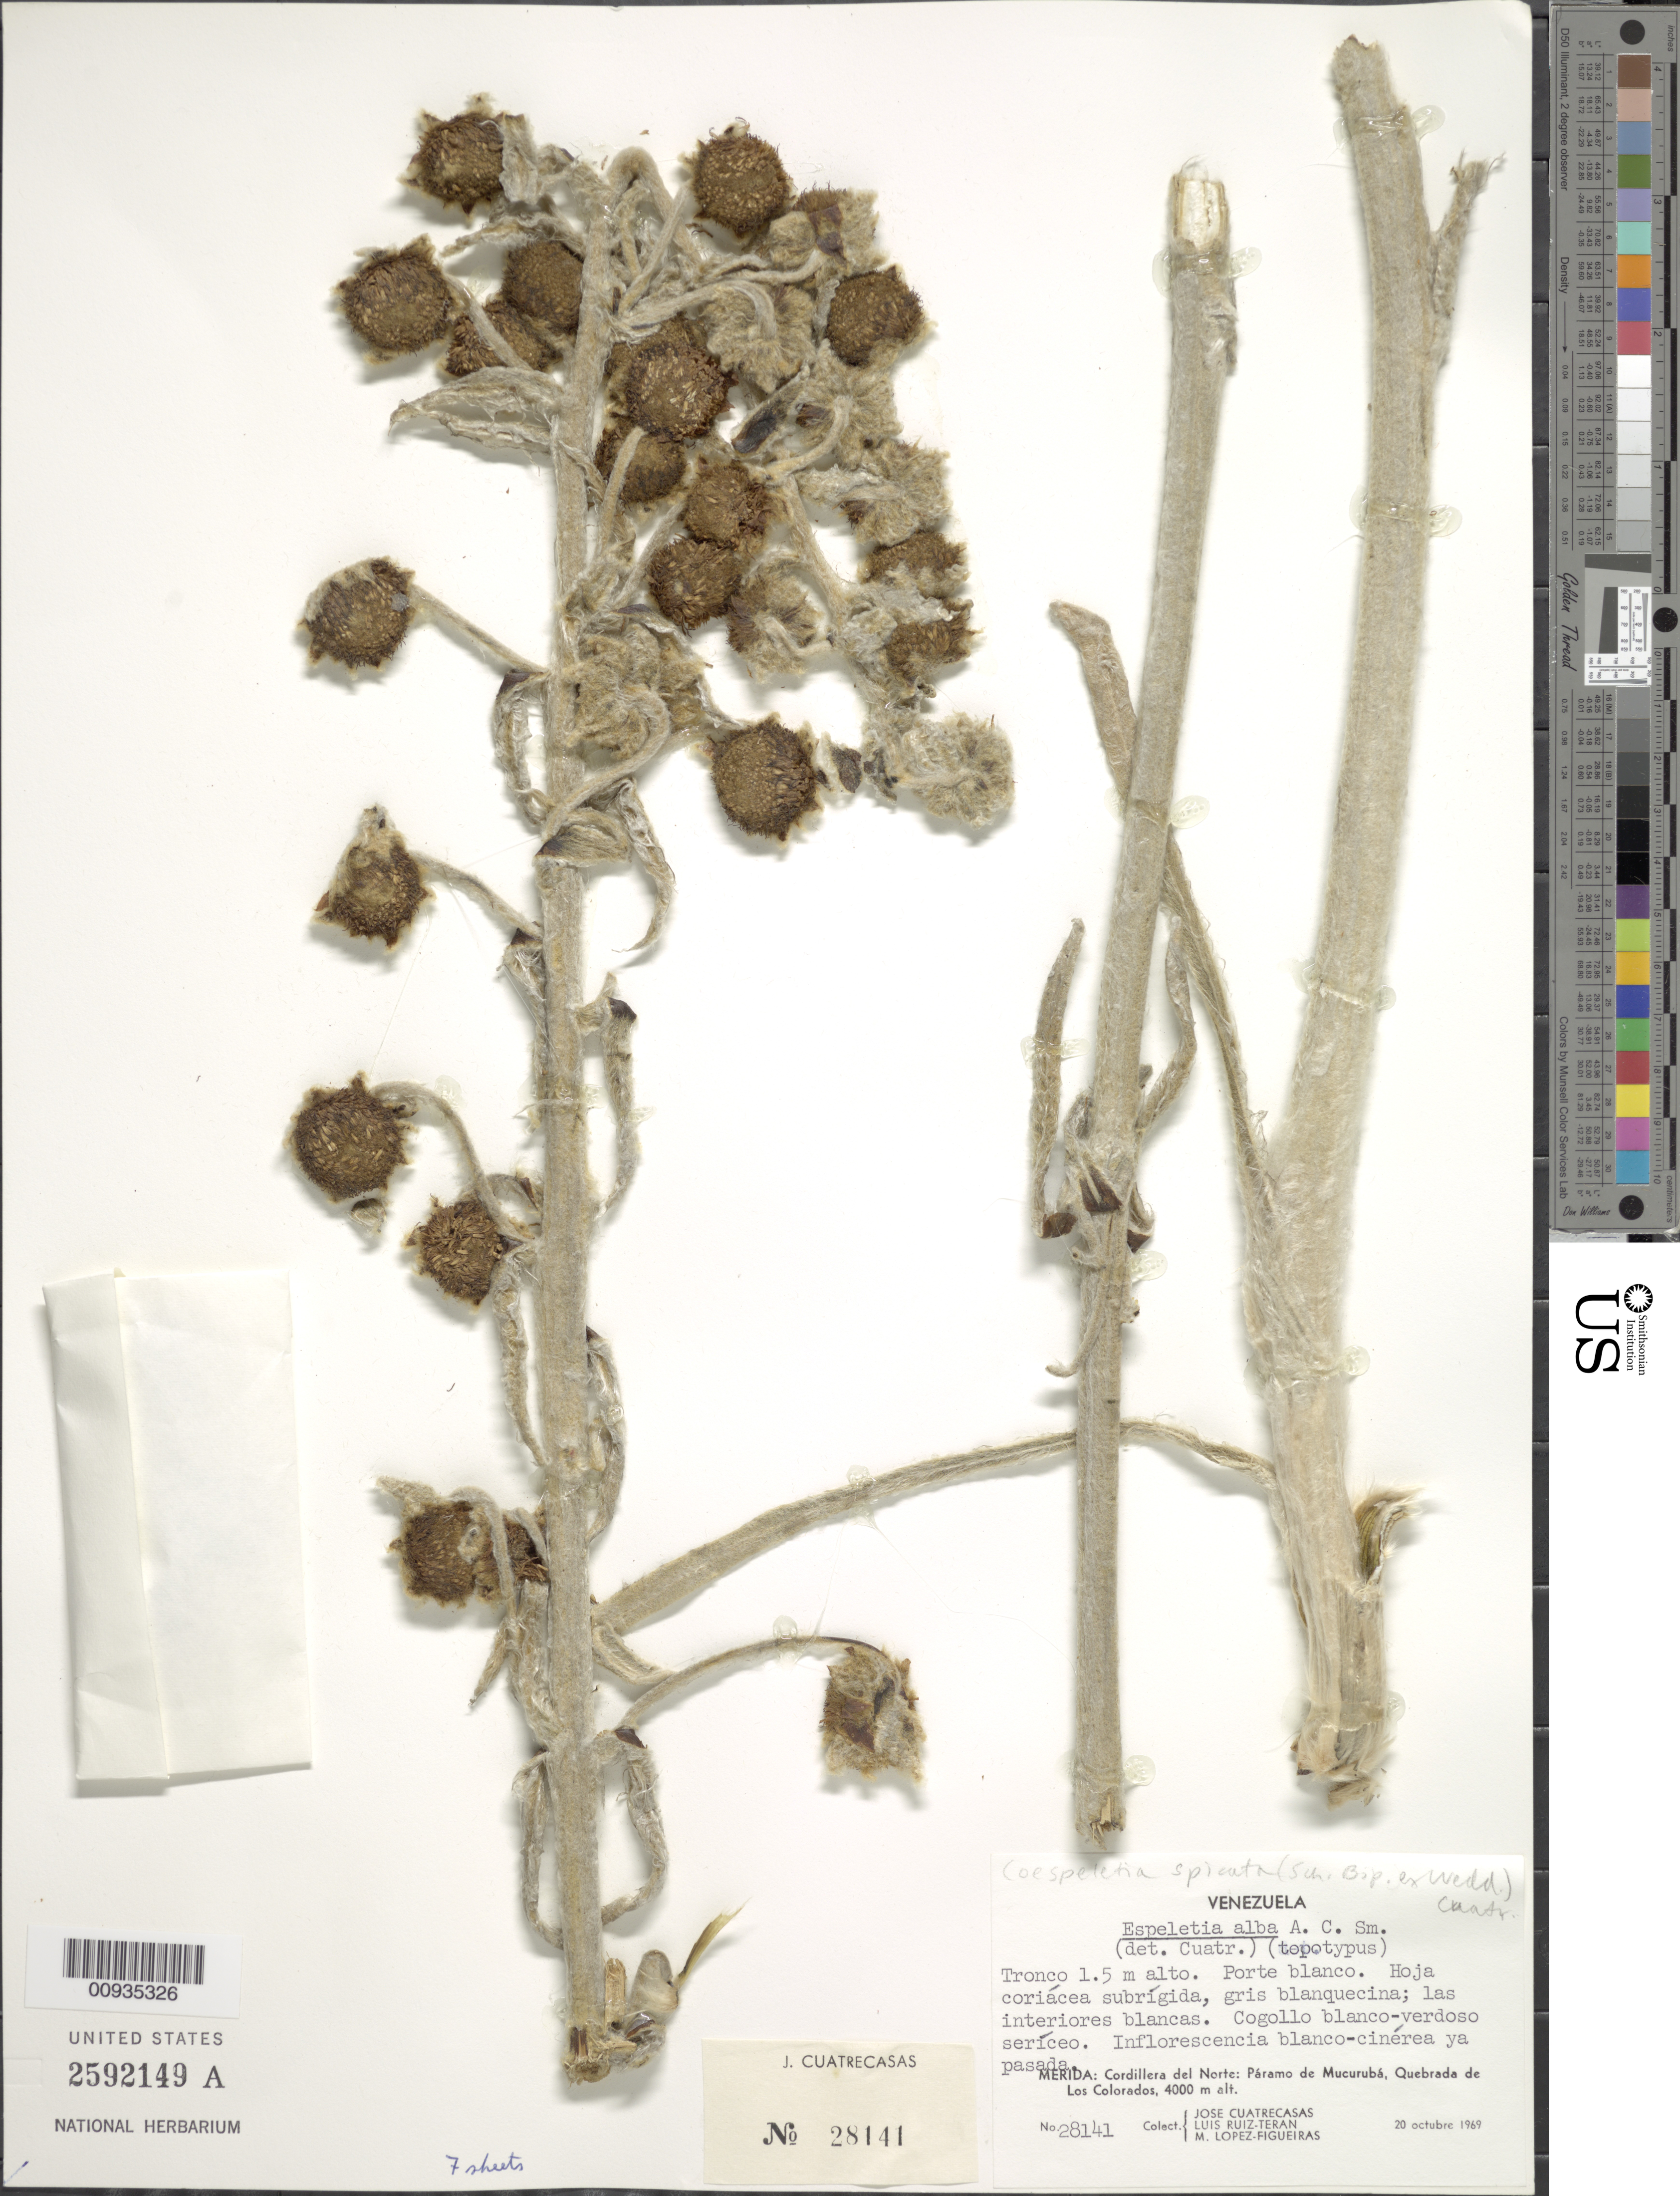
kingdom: Plantae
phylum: Tracheophyta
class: Magnoliopsida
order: Asterales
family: Asteraceae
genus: Coespeletia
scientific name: Coespeletia spicata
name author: (Sch. Bip. ex Wedd.) Cuatrec.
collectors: J. Cuatrecasas, L. E. Ruíz-Terán & M. López Figueiras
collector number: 28141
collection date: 1969-10-20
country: Venezuela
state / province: Mérida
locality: Páramo de Mucurubá. Cordillera del Norte, Quebrada de Los Colorados.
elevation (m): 4000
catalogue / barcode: US 2592149A